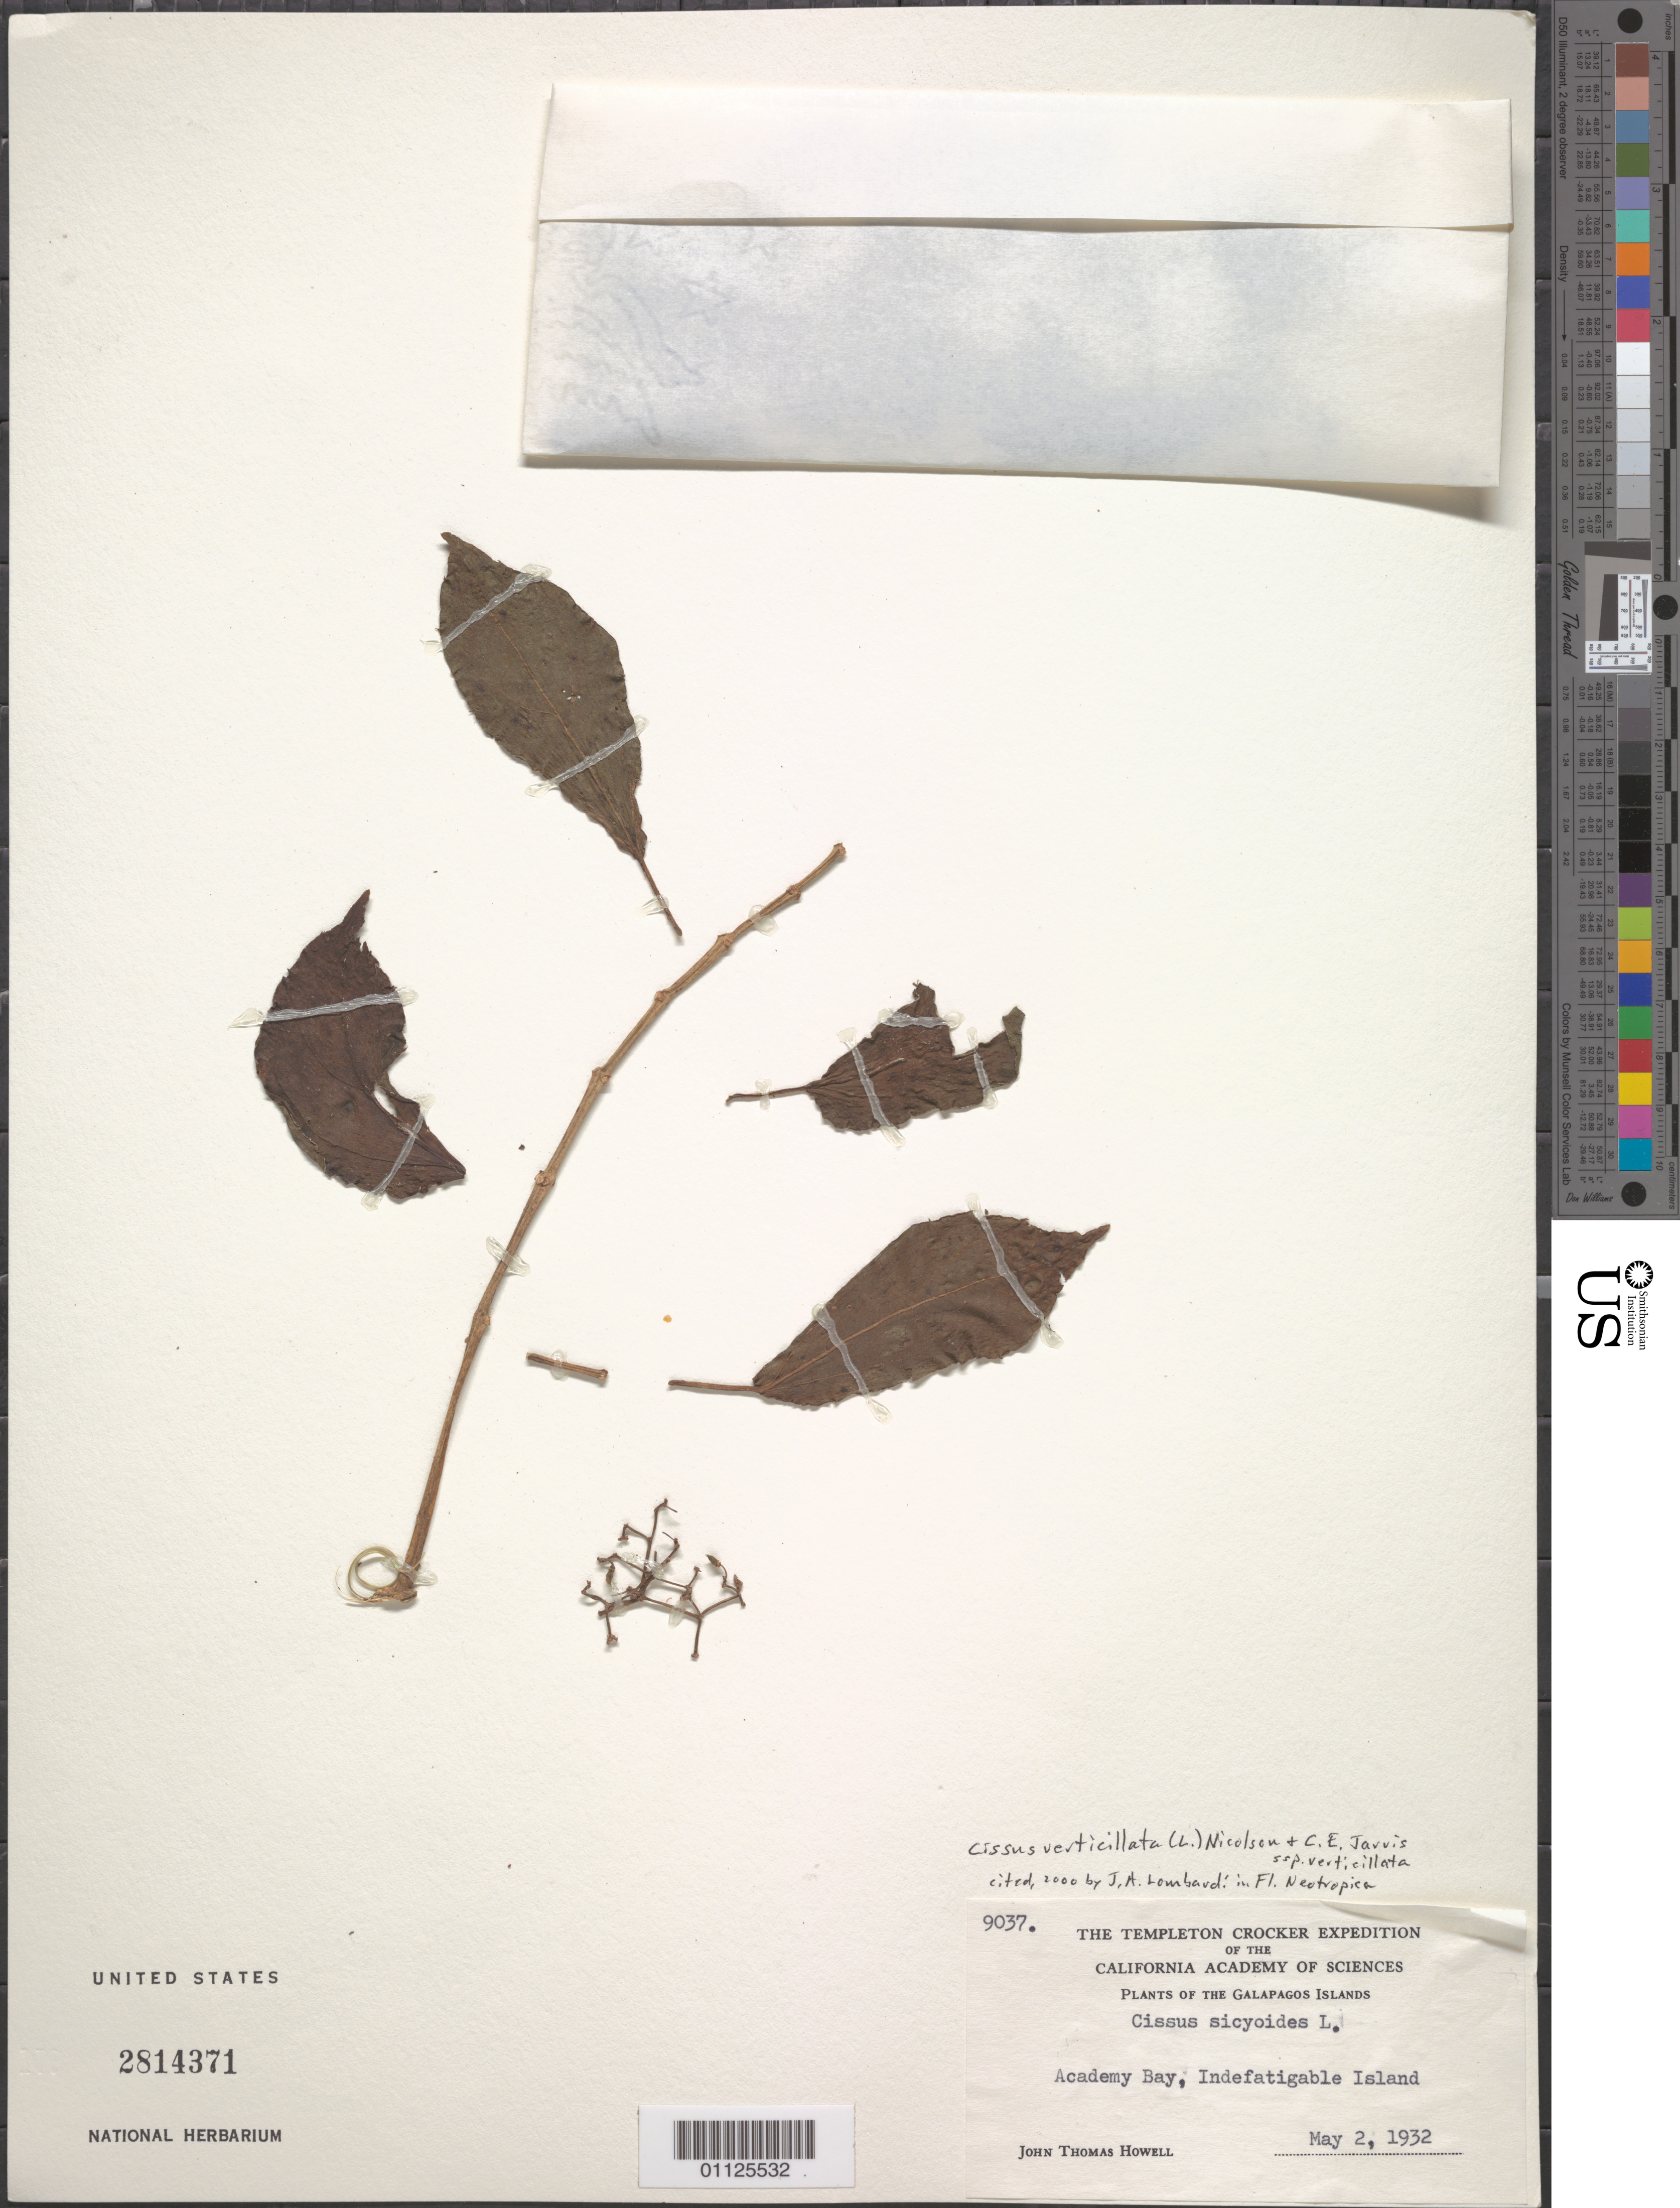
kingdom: Plantae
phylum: Tracheophyta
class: Magnoliopsida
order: Vitales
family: Vitaceae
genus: Cissus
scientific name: Cissus verticillata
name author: (L.) Nicolson & C.E. Jarvis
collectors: J. T. Howell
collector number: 9037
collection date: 1932-05-02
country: Ecuador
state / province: Colón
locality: Galapagos Islands. Academy Bay. Indefatigable Island.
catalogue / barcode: US 2814371